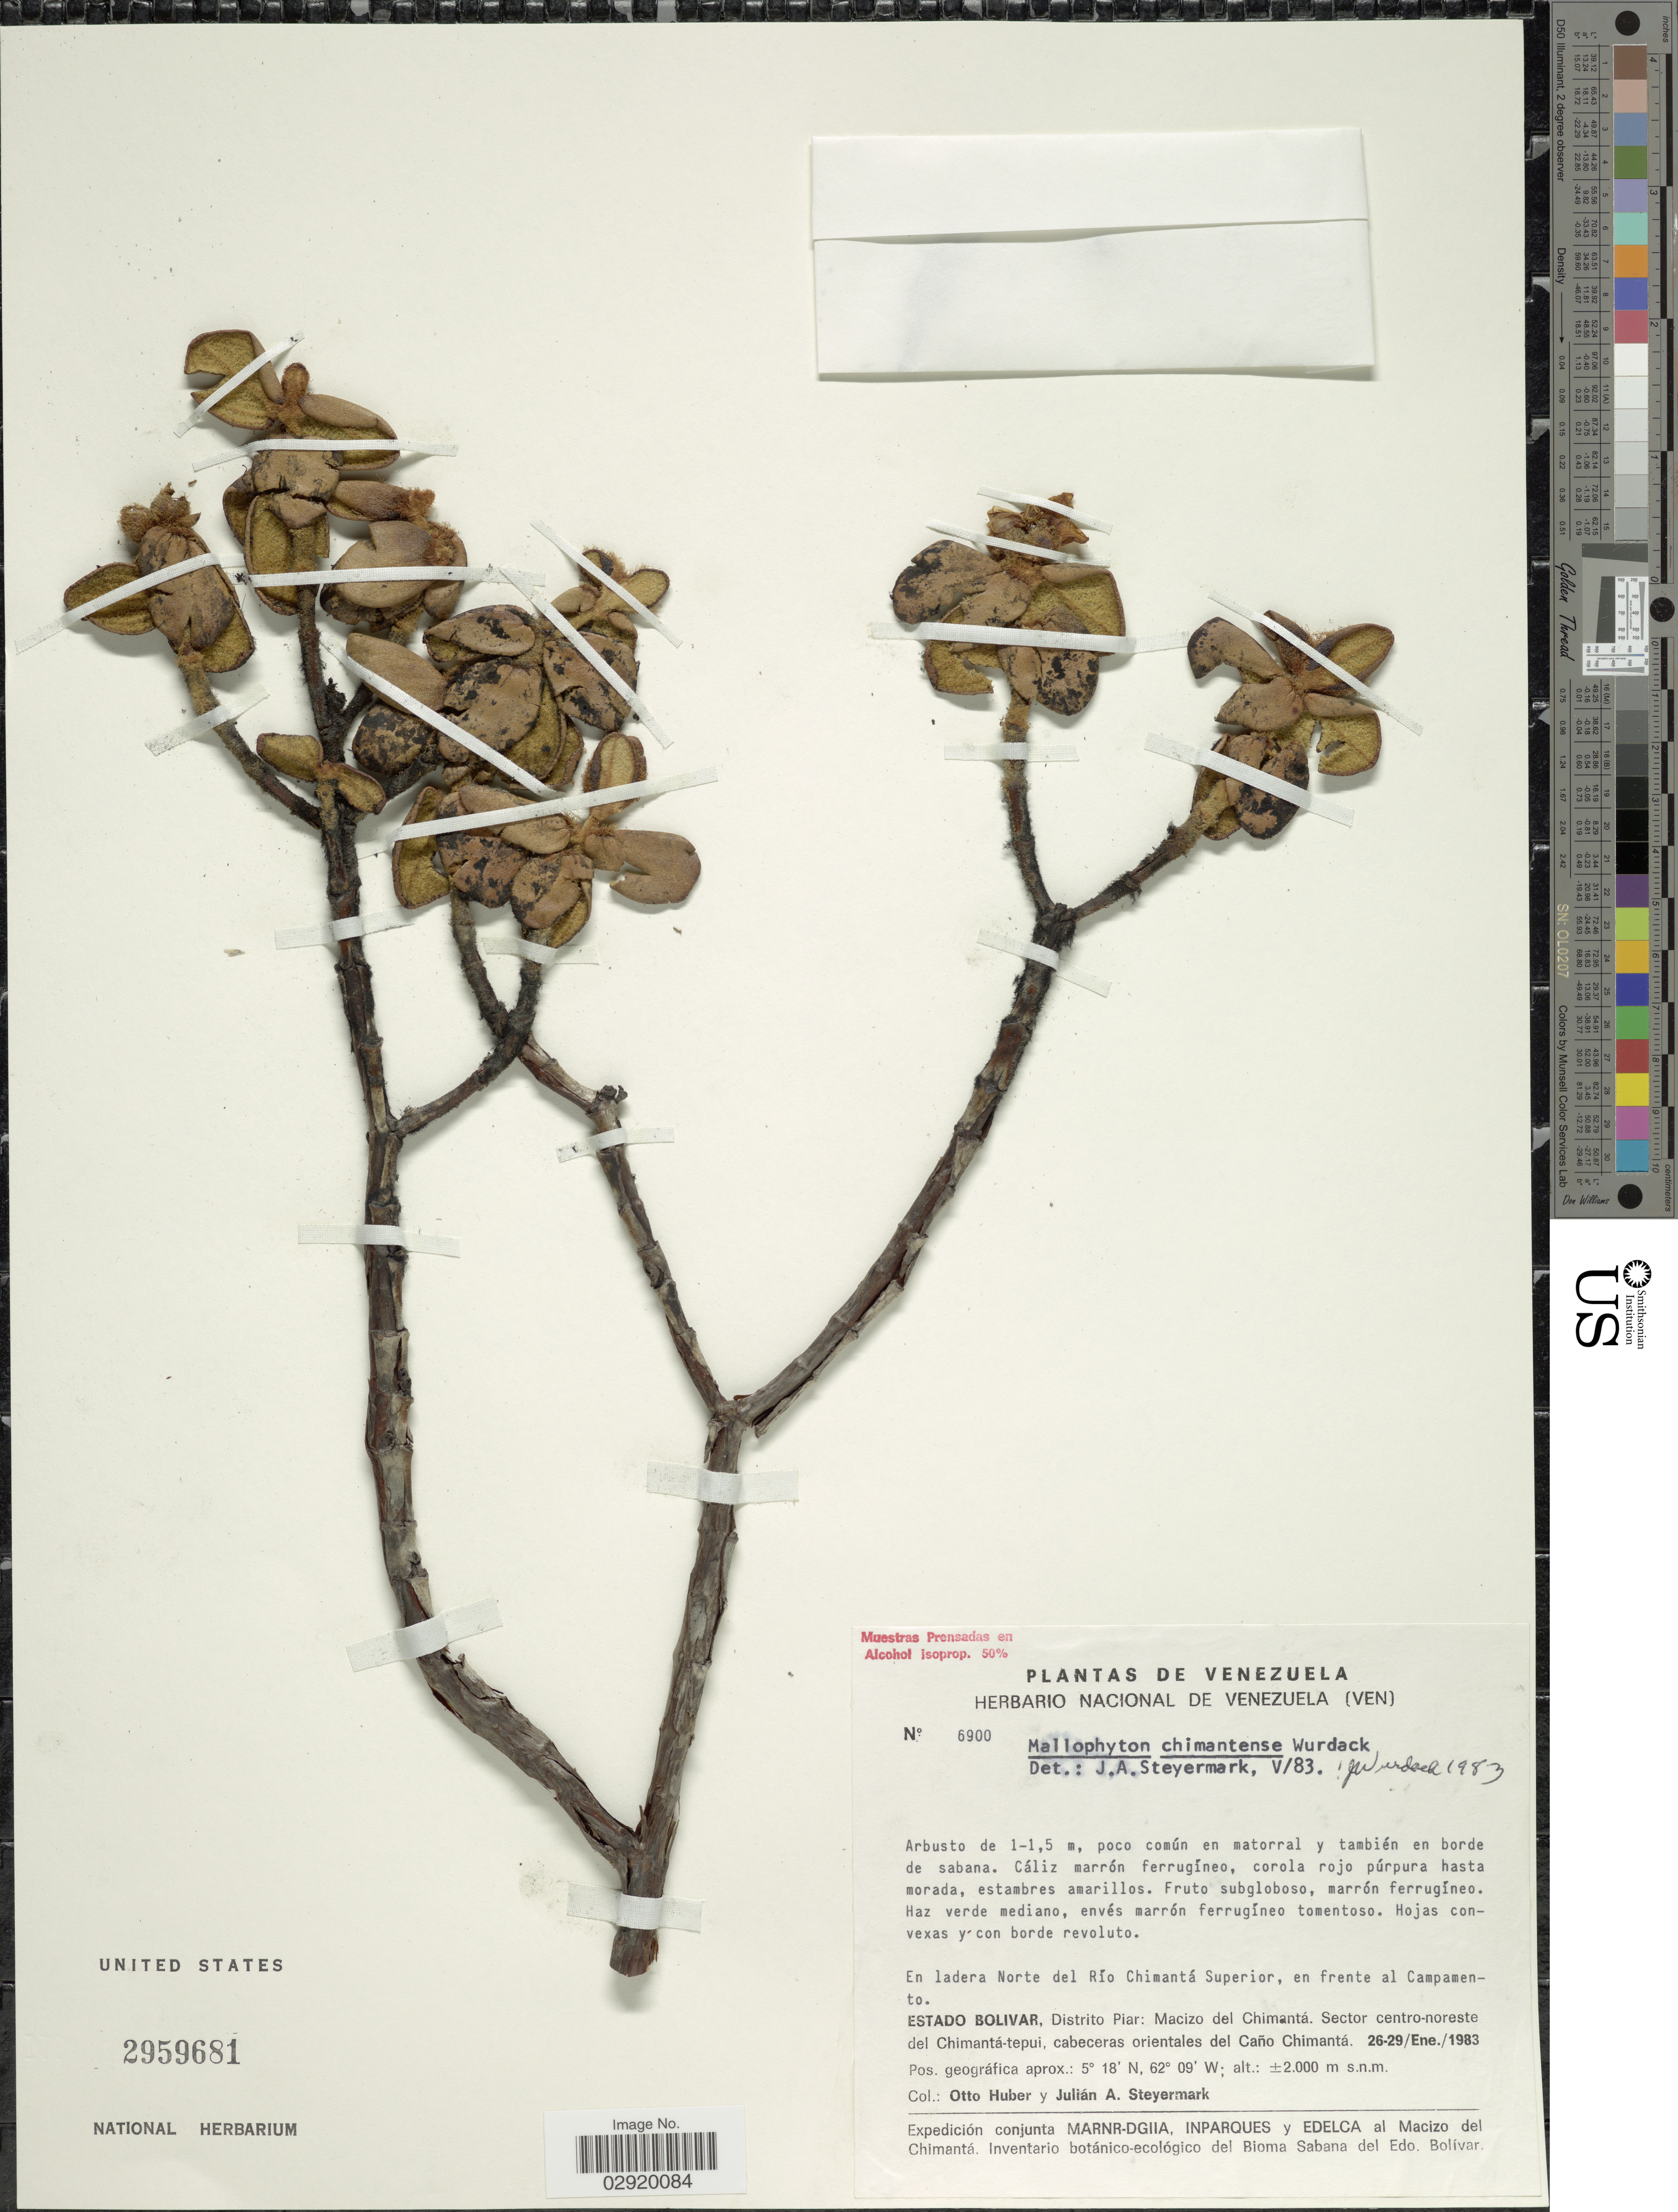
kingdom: Plantae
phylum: Tracheophyta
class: Magnoliopsida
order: Myrtales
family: Melastomataceae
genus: Mallophyton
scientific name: Mallophyton chimantense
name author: Wurdack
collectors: O. Huber & J. Steyermark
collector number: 6900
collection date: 1983-01-26/1983-01-29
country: Venezuela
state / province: Bolivar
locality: En ladera Norte del Río Chimantá Superiorm en frente al Campamento. Distrito Piar: Macizo del Chimantá. Sector centro-noreste del Chimantá-tepui, cabeceras orientales del Caño Chimantá.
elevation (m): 2000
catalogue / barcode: US 2959681